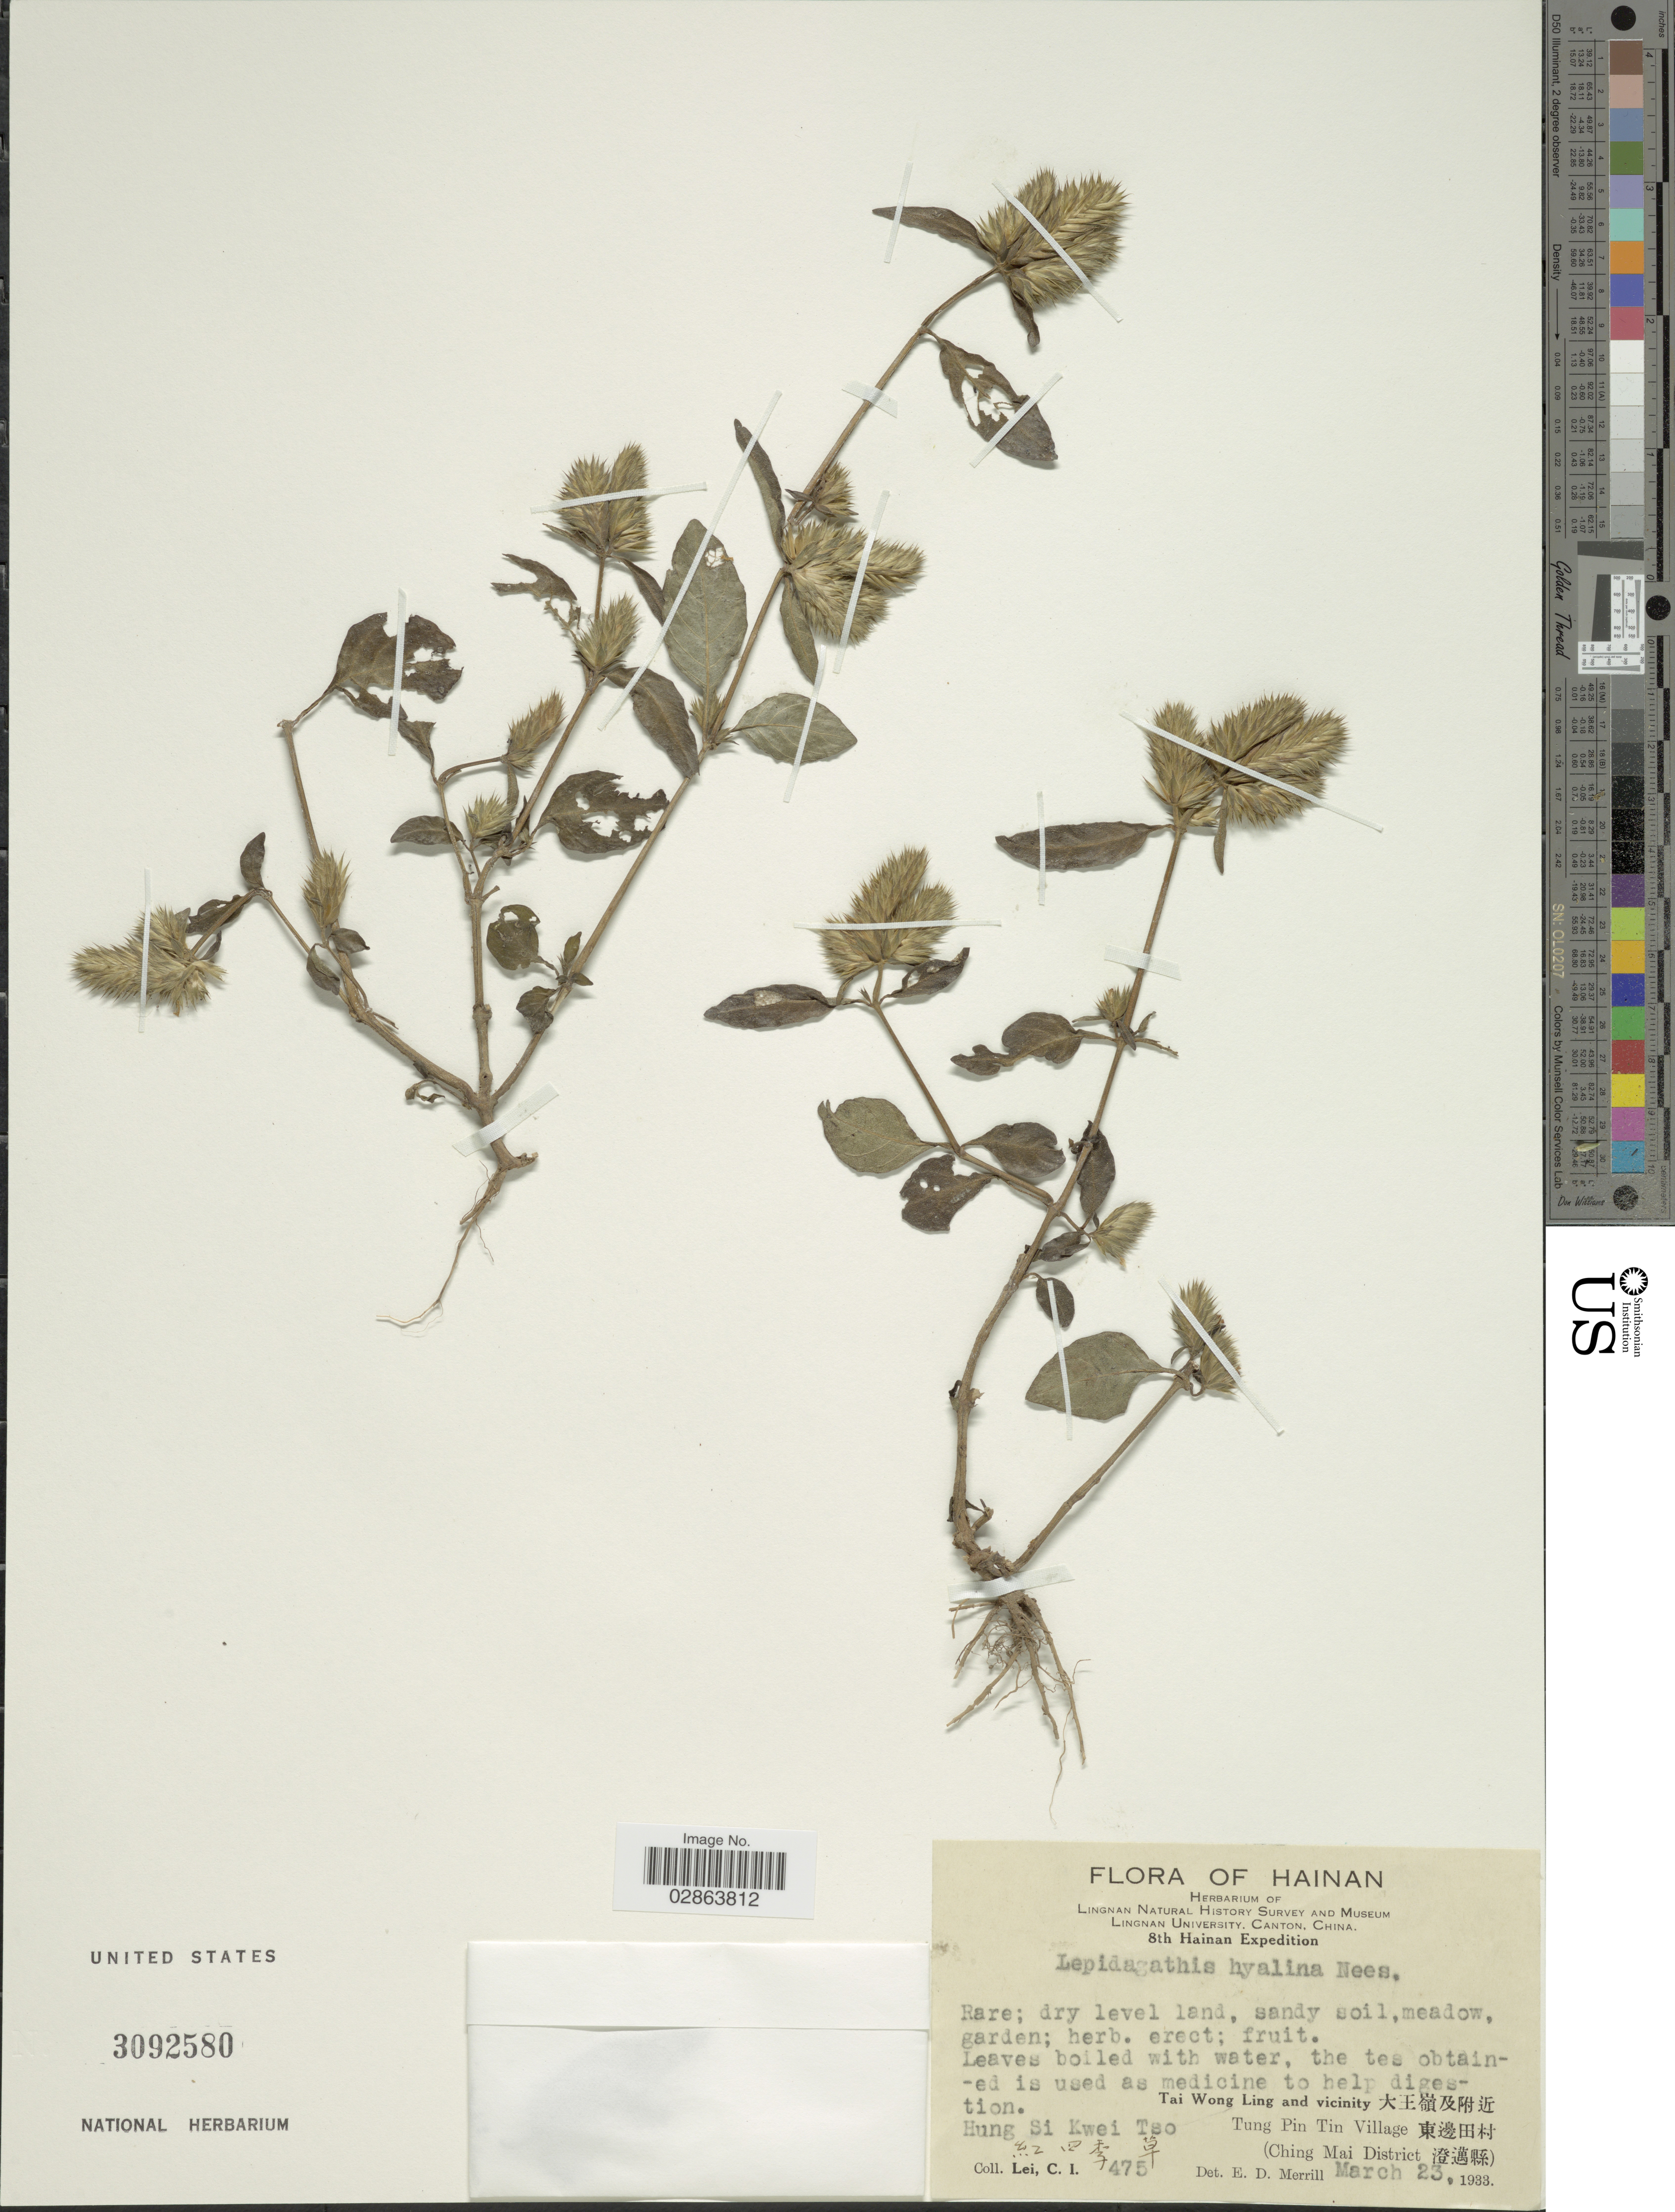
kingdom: Plantae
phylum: Tracheophyta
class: Magnoliopsida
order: Lamiales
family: Acanthaceae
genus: Lepidagathis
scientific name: Lepidagathis incurva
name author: Buch.-Ham. ex D. Don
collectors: C. I. Lei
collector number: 475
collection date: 1933-03-23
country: China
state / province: Hainan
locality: Tai Wong Ling and vicinity, Tung Pin Tin Village (Ching Mai District), Hung Si Kwei Tso.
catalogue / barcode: US 3092580